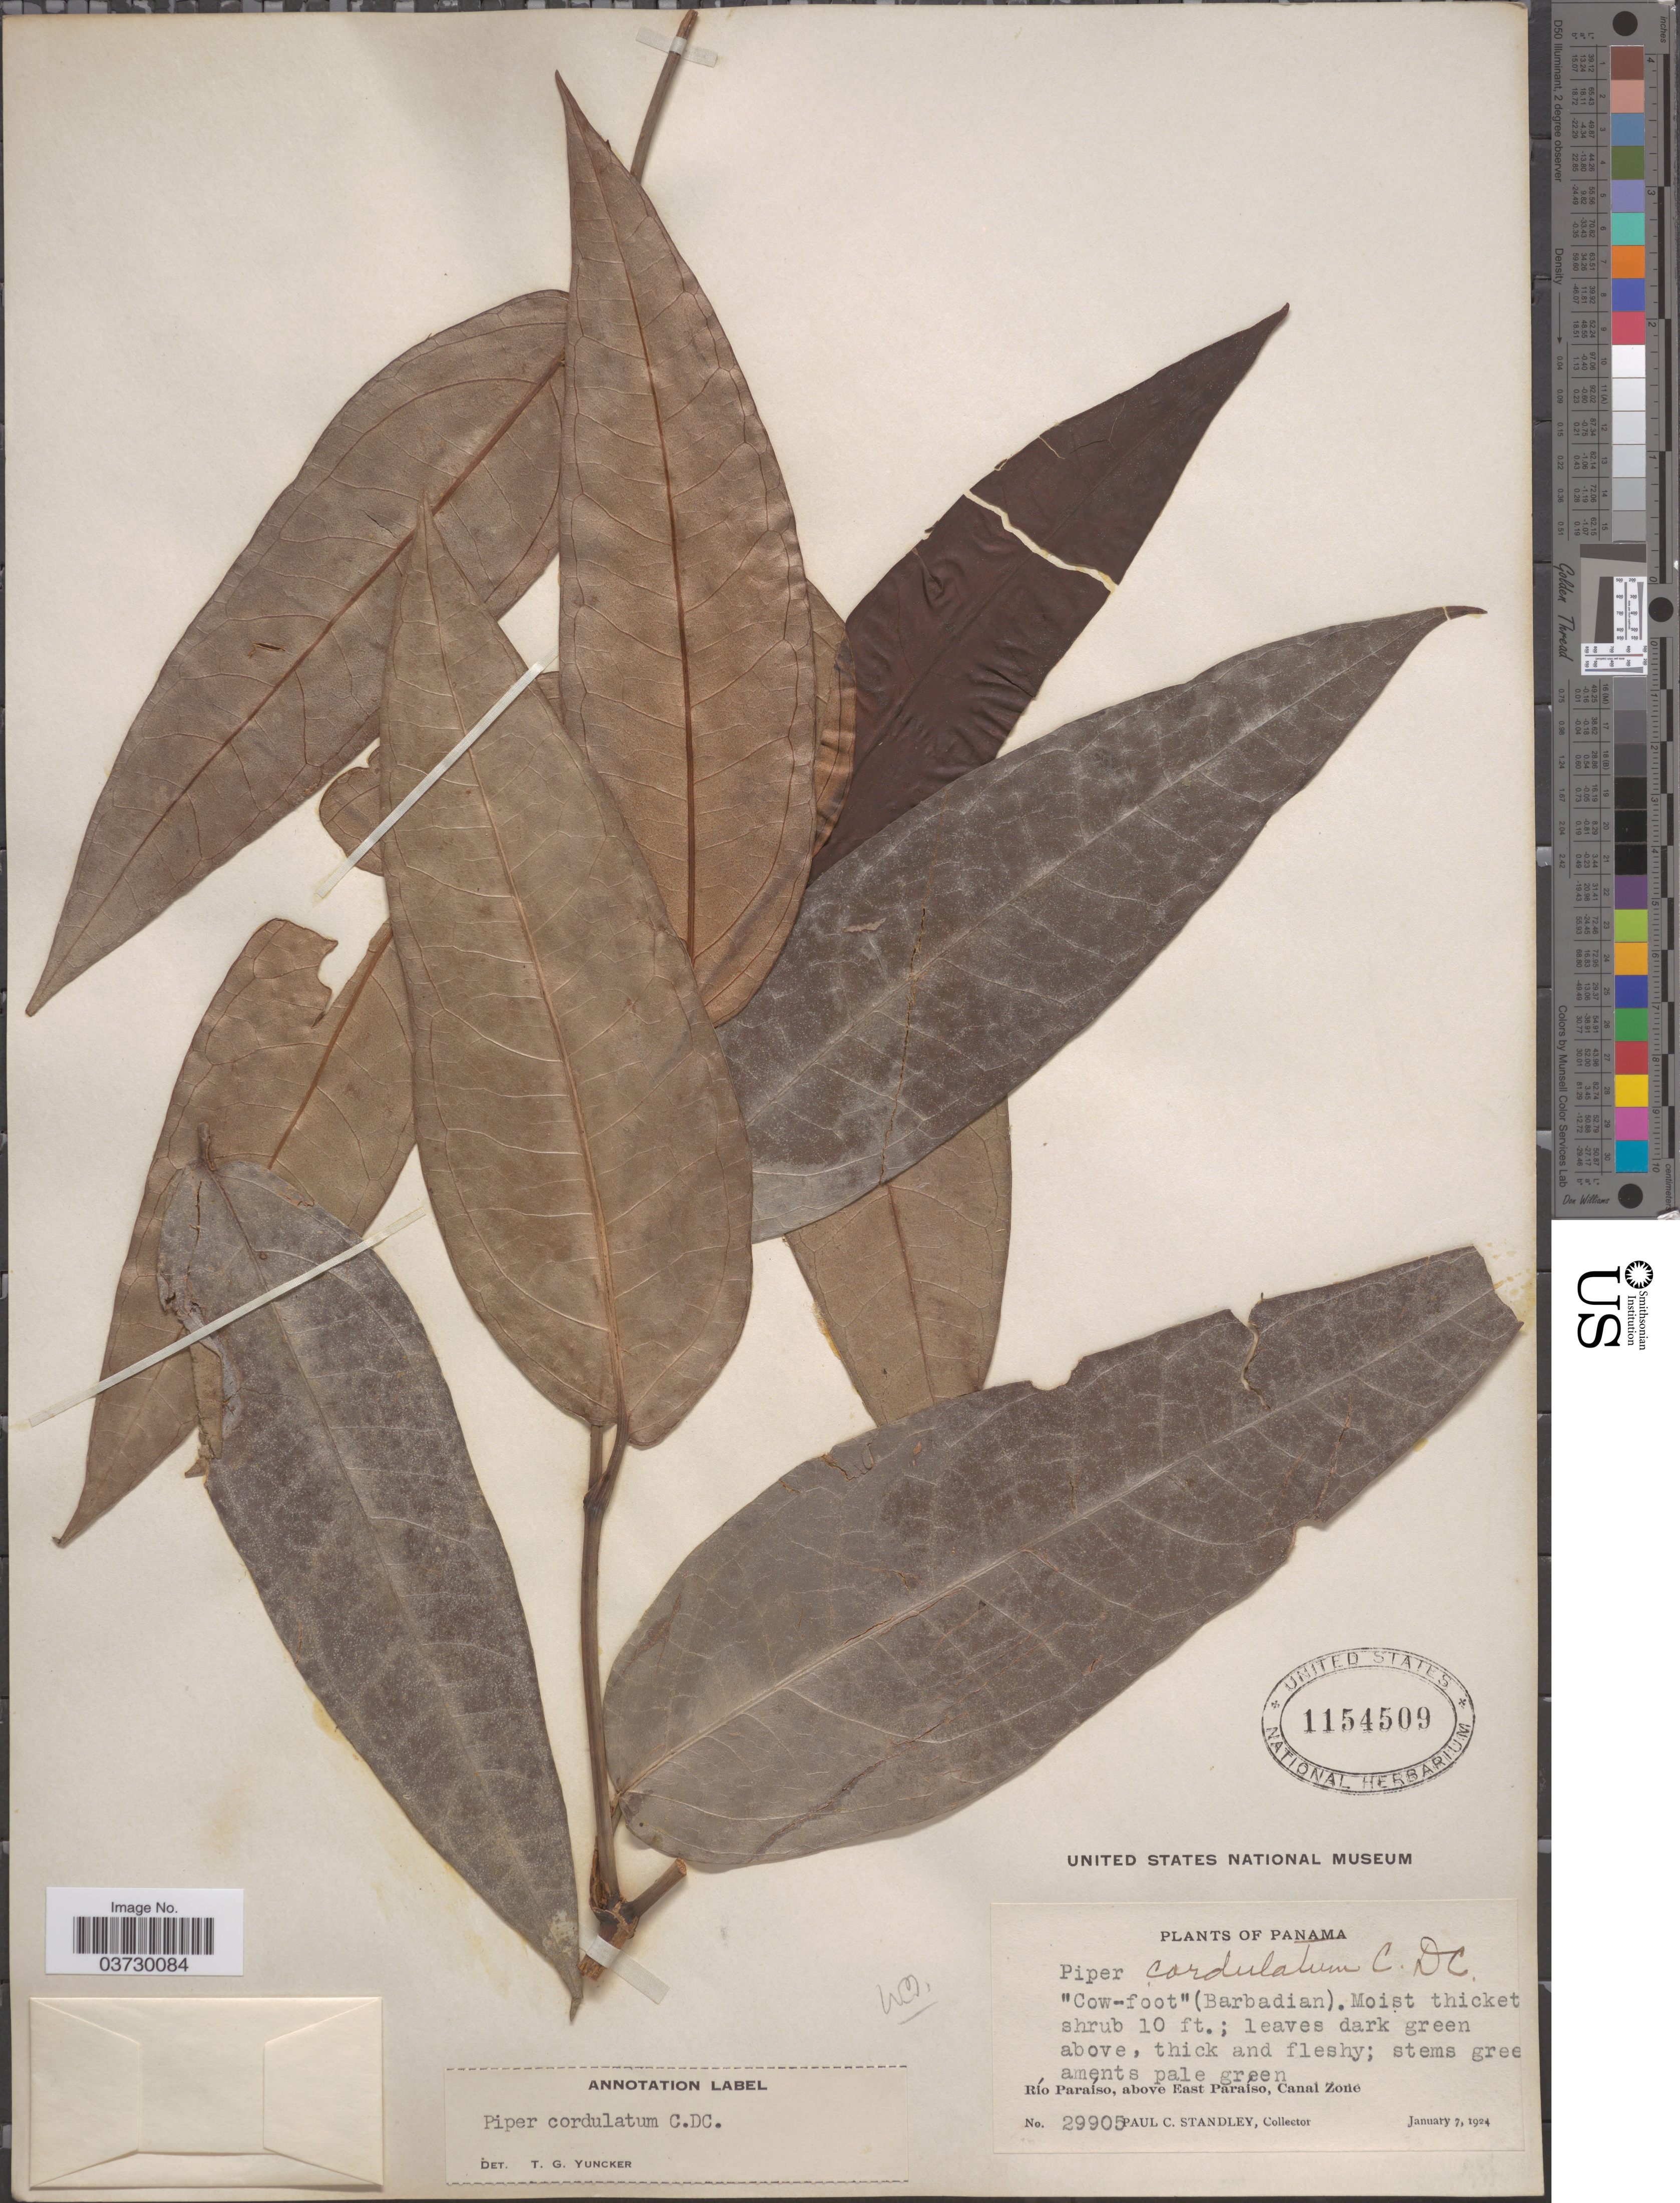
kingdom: Plantae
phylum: Tracheophyta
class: Magnoliopsida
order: Piperales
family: Piperaceae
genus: Piper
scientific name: Piper cordulatum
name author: C. DC.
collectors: P. C. Standley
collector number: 29905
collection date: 1924-01-07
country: Panama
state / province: Colón / Panamá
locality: Río Paraíso, above East Paraíso, Canal Zone.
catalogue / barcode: US 1154509